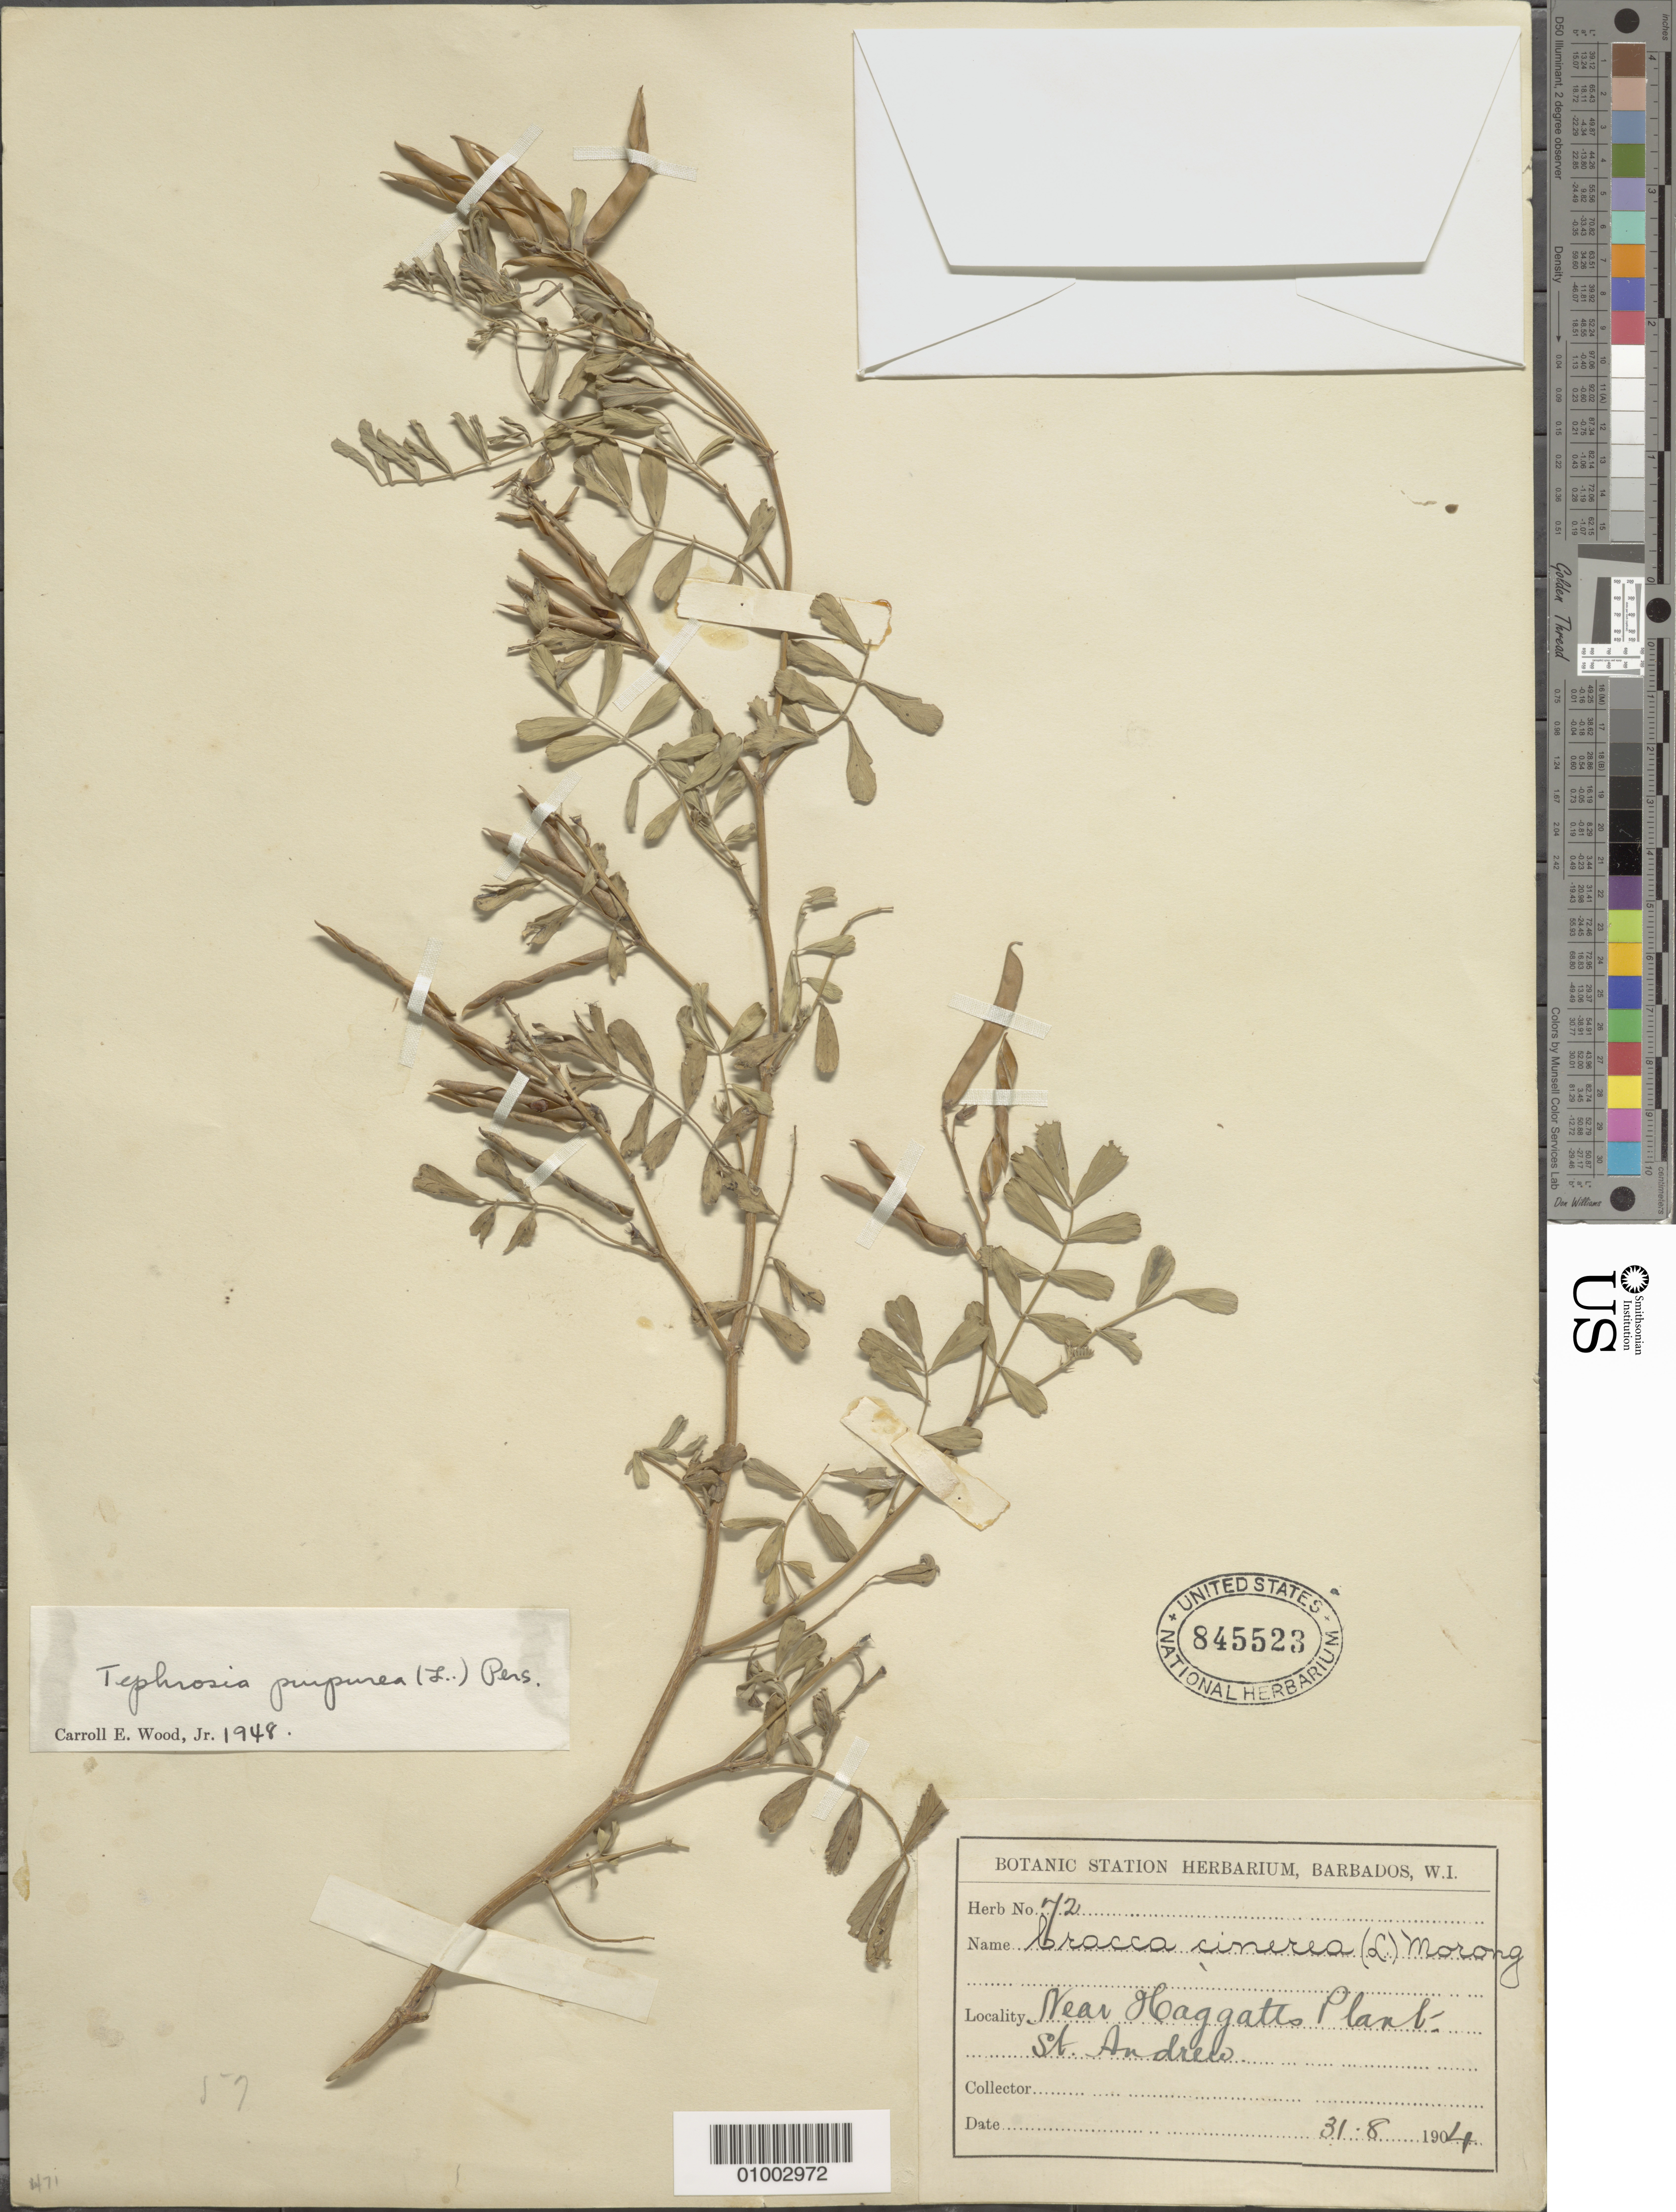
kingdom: Plantae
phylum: Tracheophyta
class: Magnoliopsida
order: Fabales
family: Fabaceae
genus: Tephrosia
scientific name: Tephrosia purpurea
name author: (L.) Pers.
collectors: ex herb. Bot. Sta. Barbados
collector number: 42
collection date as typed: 31 Aug 1904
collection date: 1904-08-31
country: Barbados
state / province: Saint Andrew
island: Barbados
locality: Near Haggatts Plant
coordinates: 0 N, 0 E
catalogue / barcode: US 845523